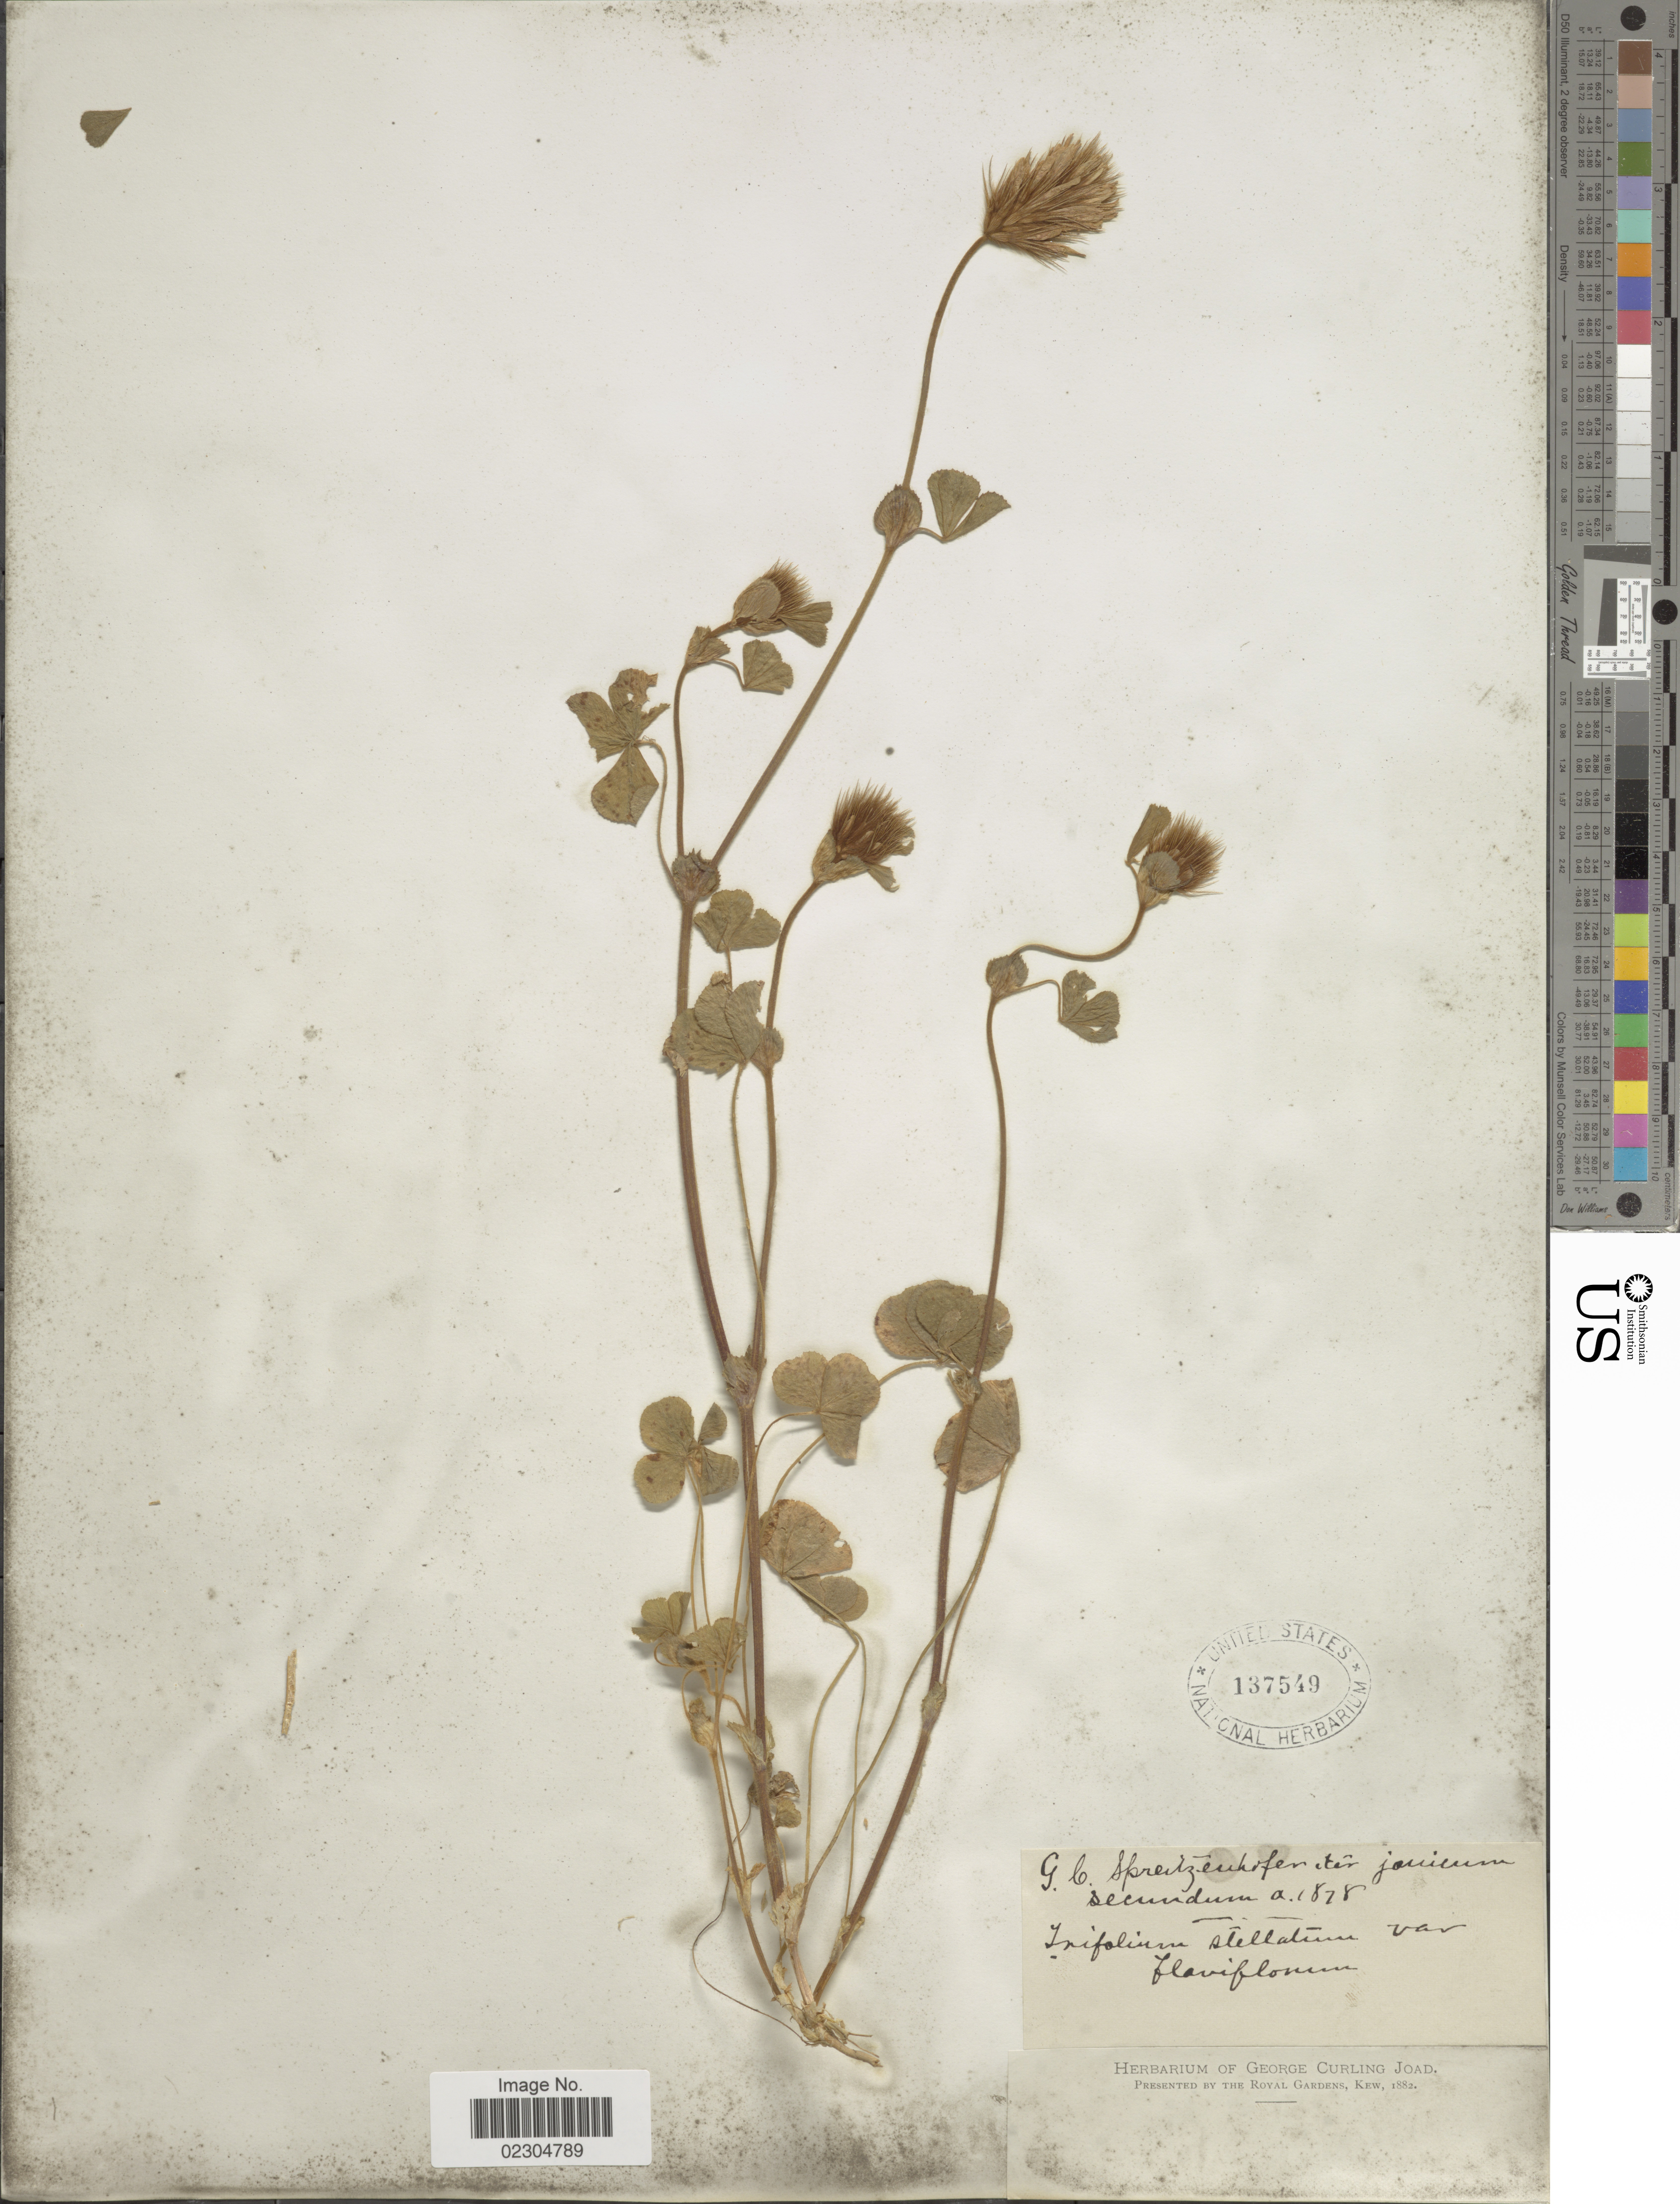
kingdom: Plantae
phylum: Tracheophyta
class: Magnoliopsida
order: Fabales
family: Fabaceae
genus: Trifolium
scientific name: Trifolium stellatum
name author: L.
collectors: G. Spreitzenhofer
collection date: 1878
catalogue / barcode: US 137549